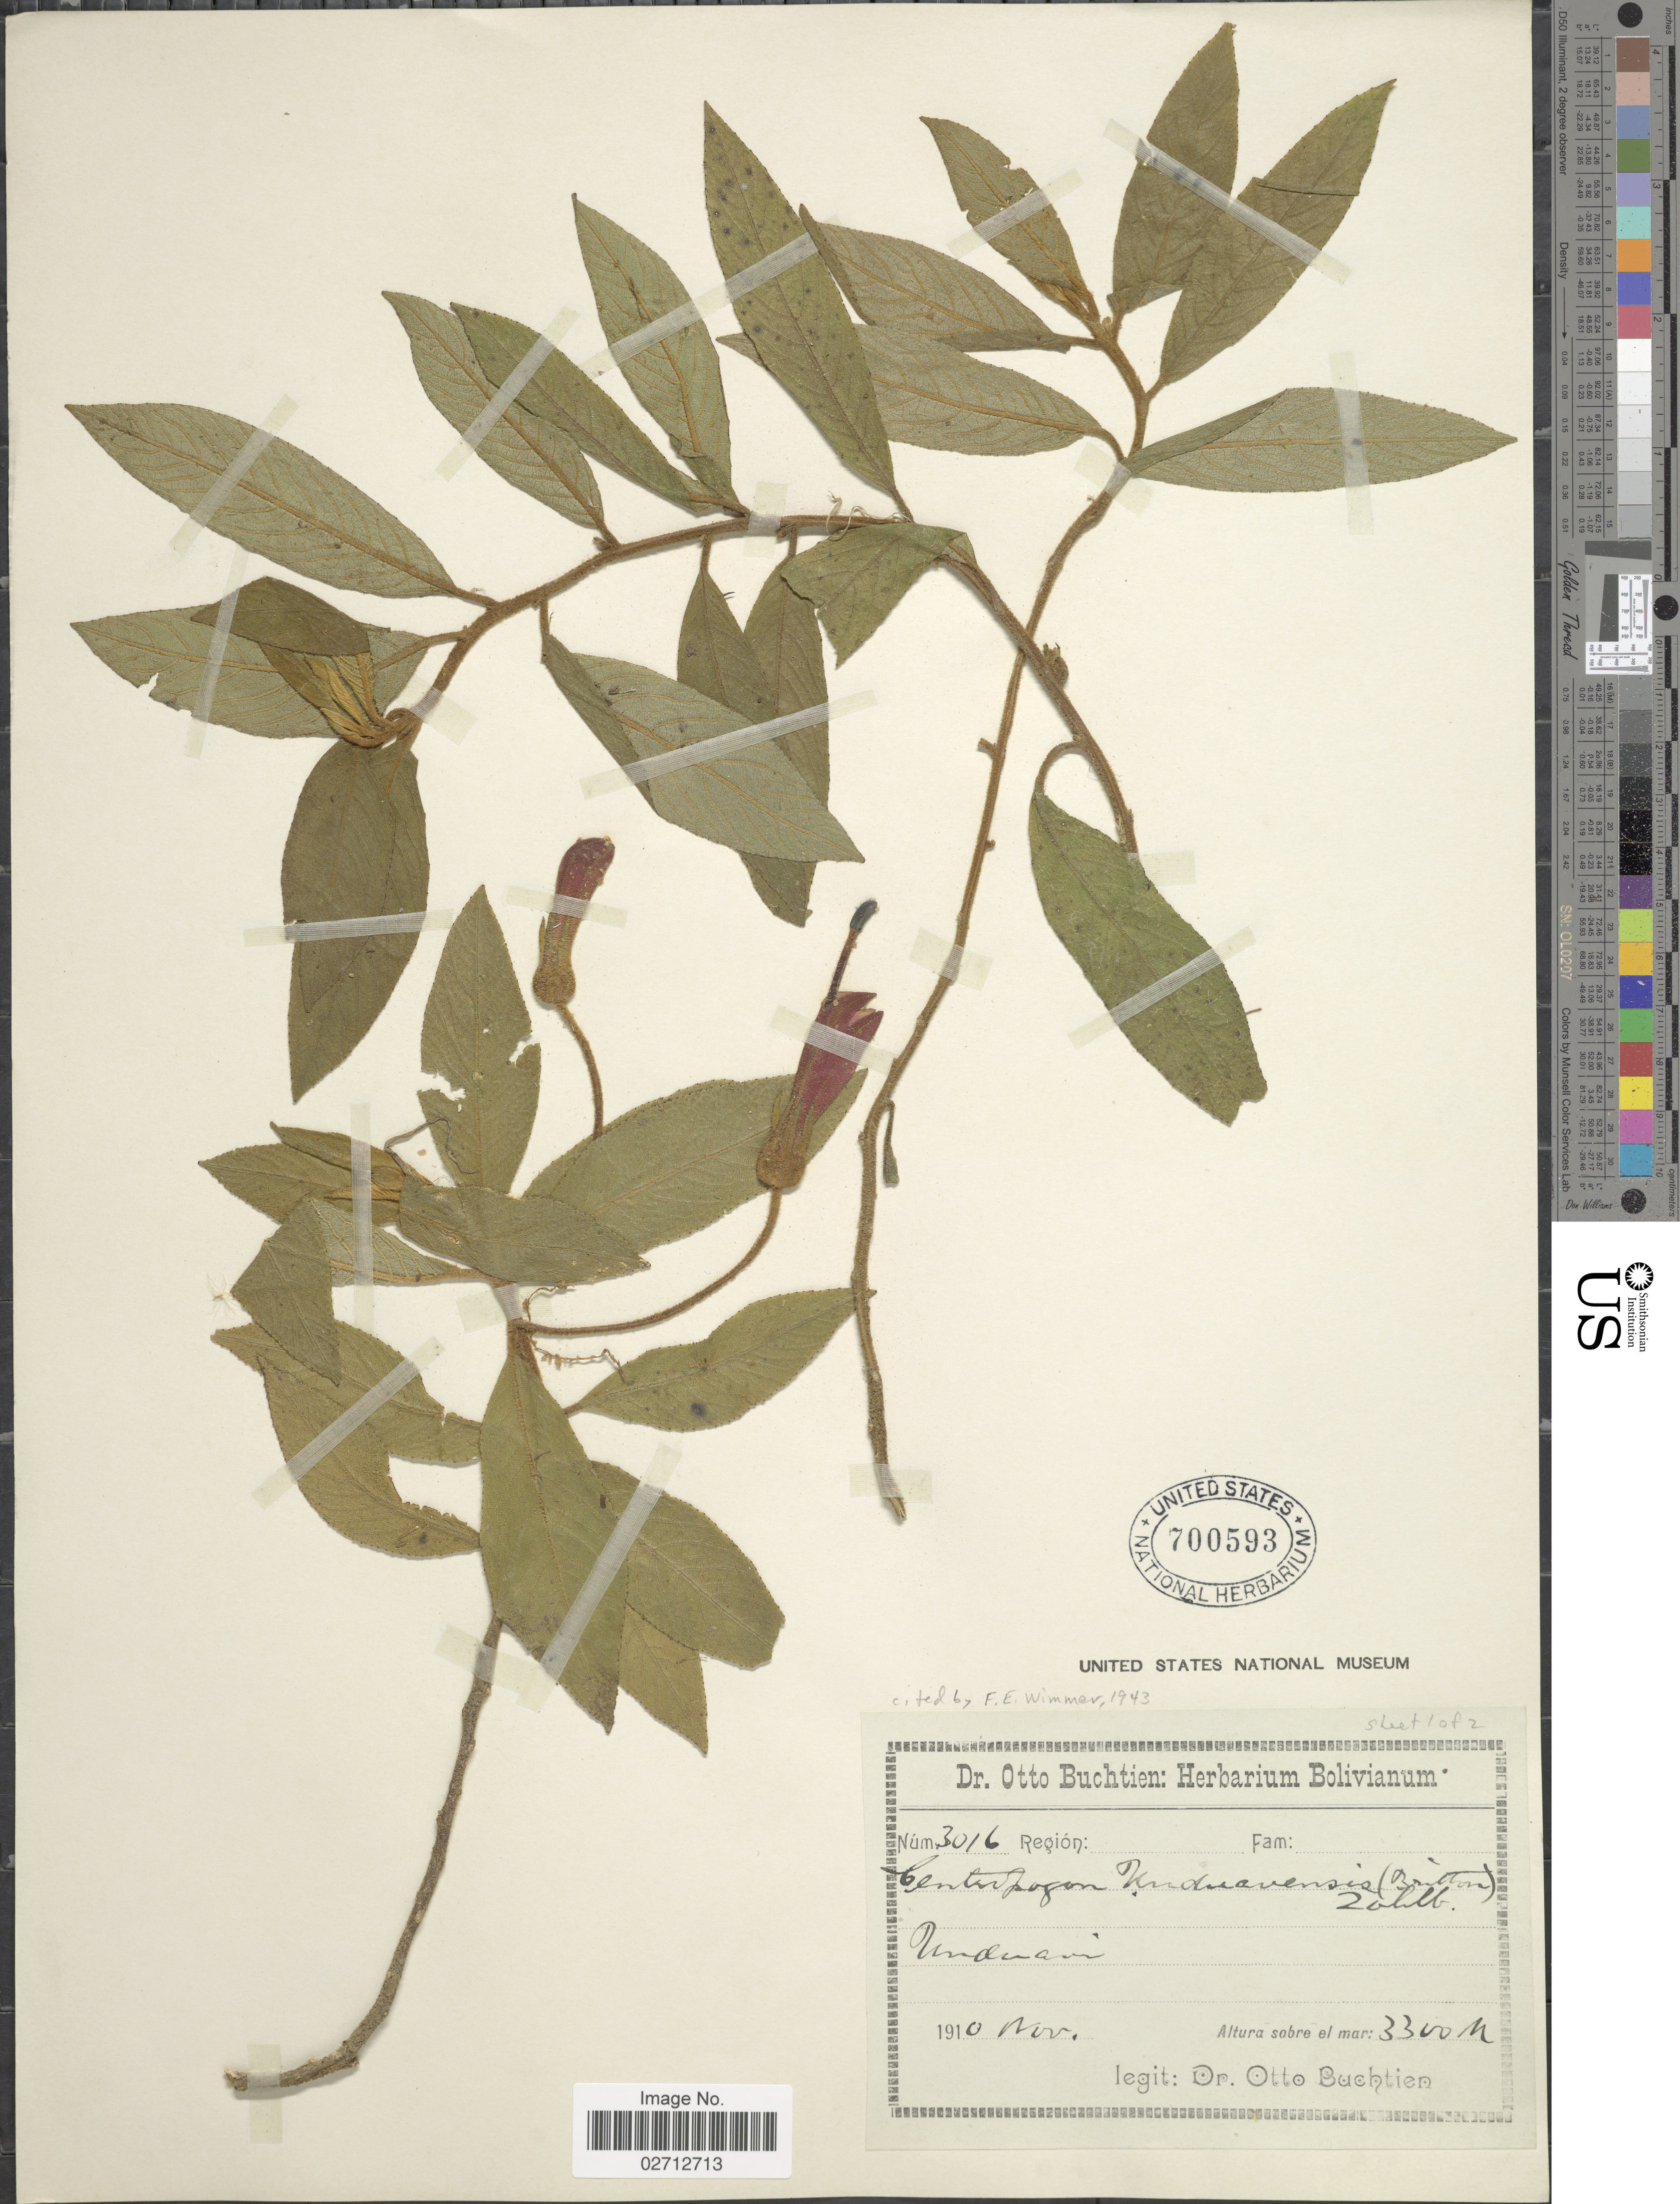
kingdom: Plantae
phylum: Tracheophyta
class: Magnoliopsida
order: Asterales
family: Campanulaceae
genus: Centropogon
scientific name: Centropogon unduavensis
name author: (Britton) Zahlbr.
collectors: O. Buchtien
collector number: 3016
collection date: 1910-11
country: Bolivia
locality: Unduavi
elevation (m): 3300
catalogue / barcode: US 700593